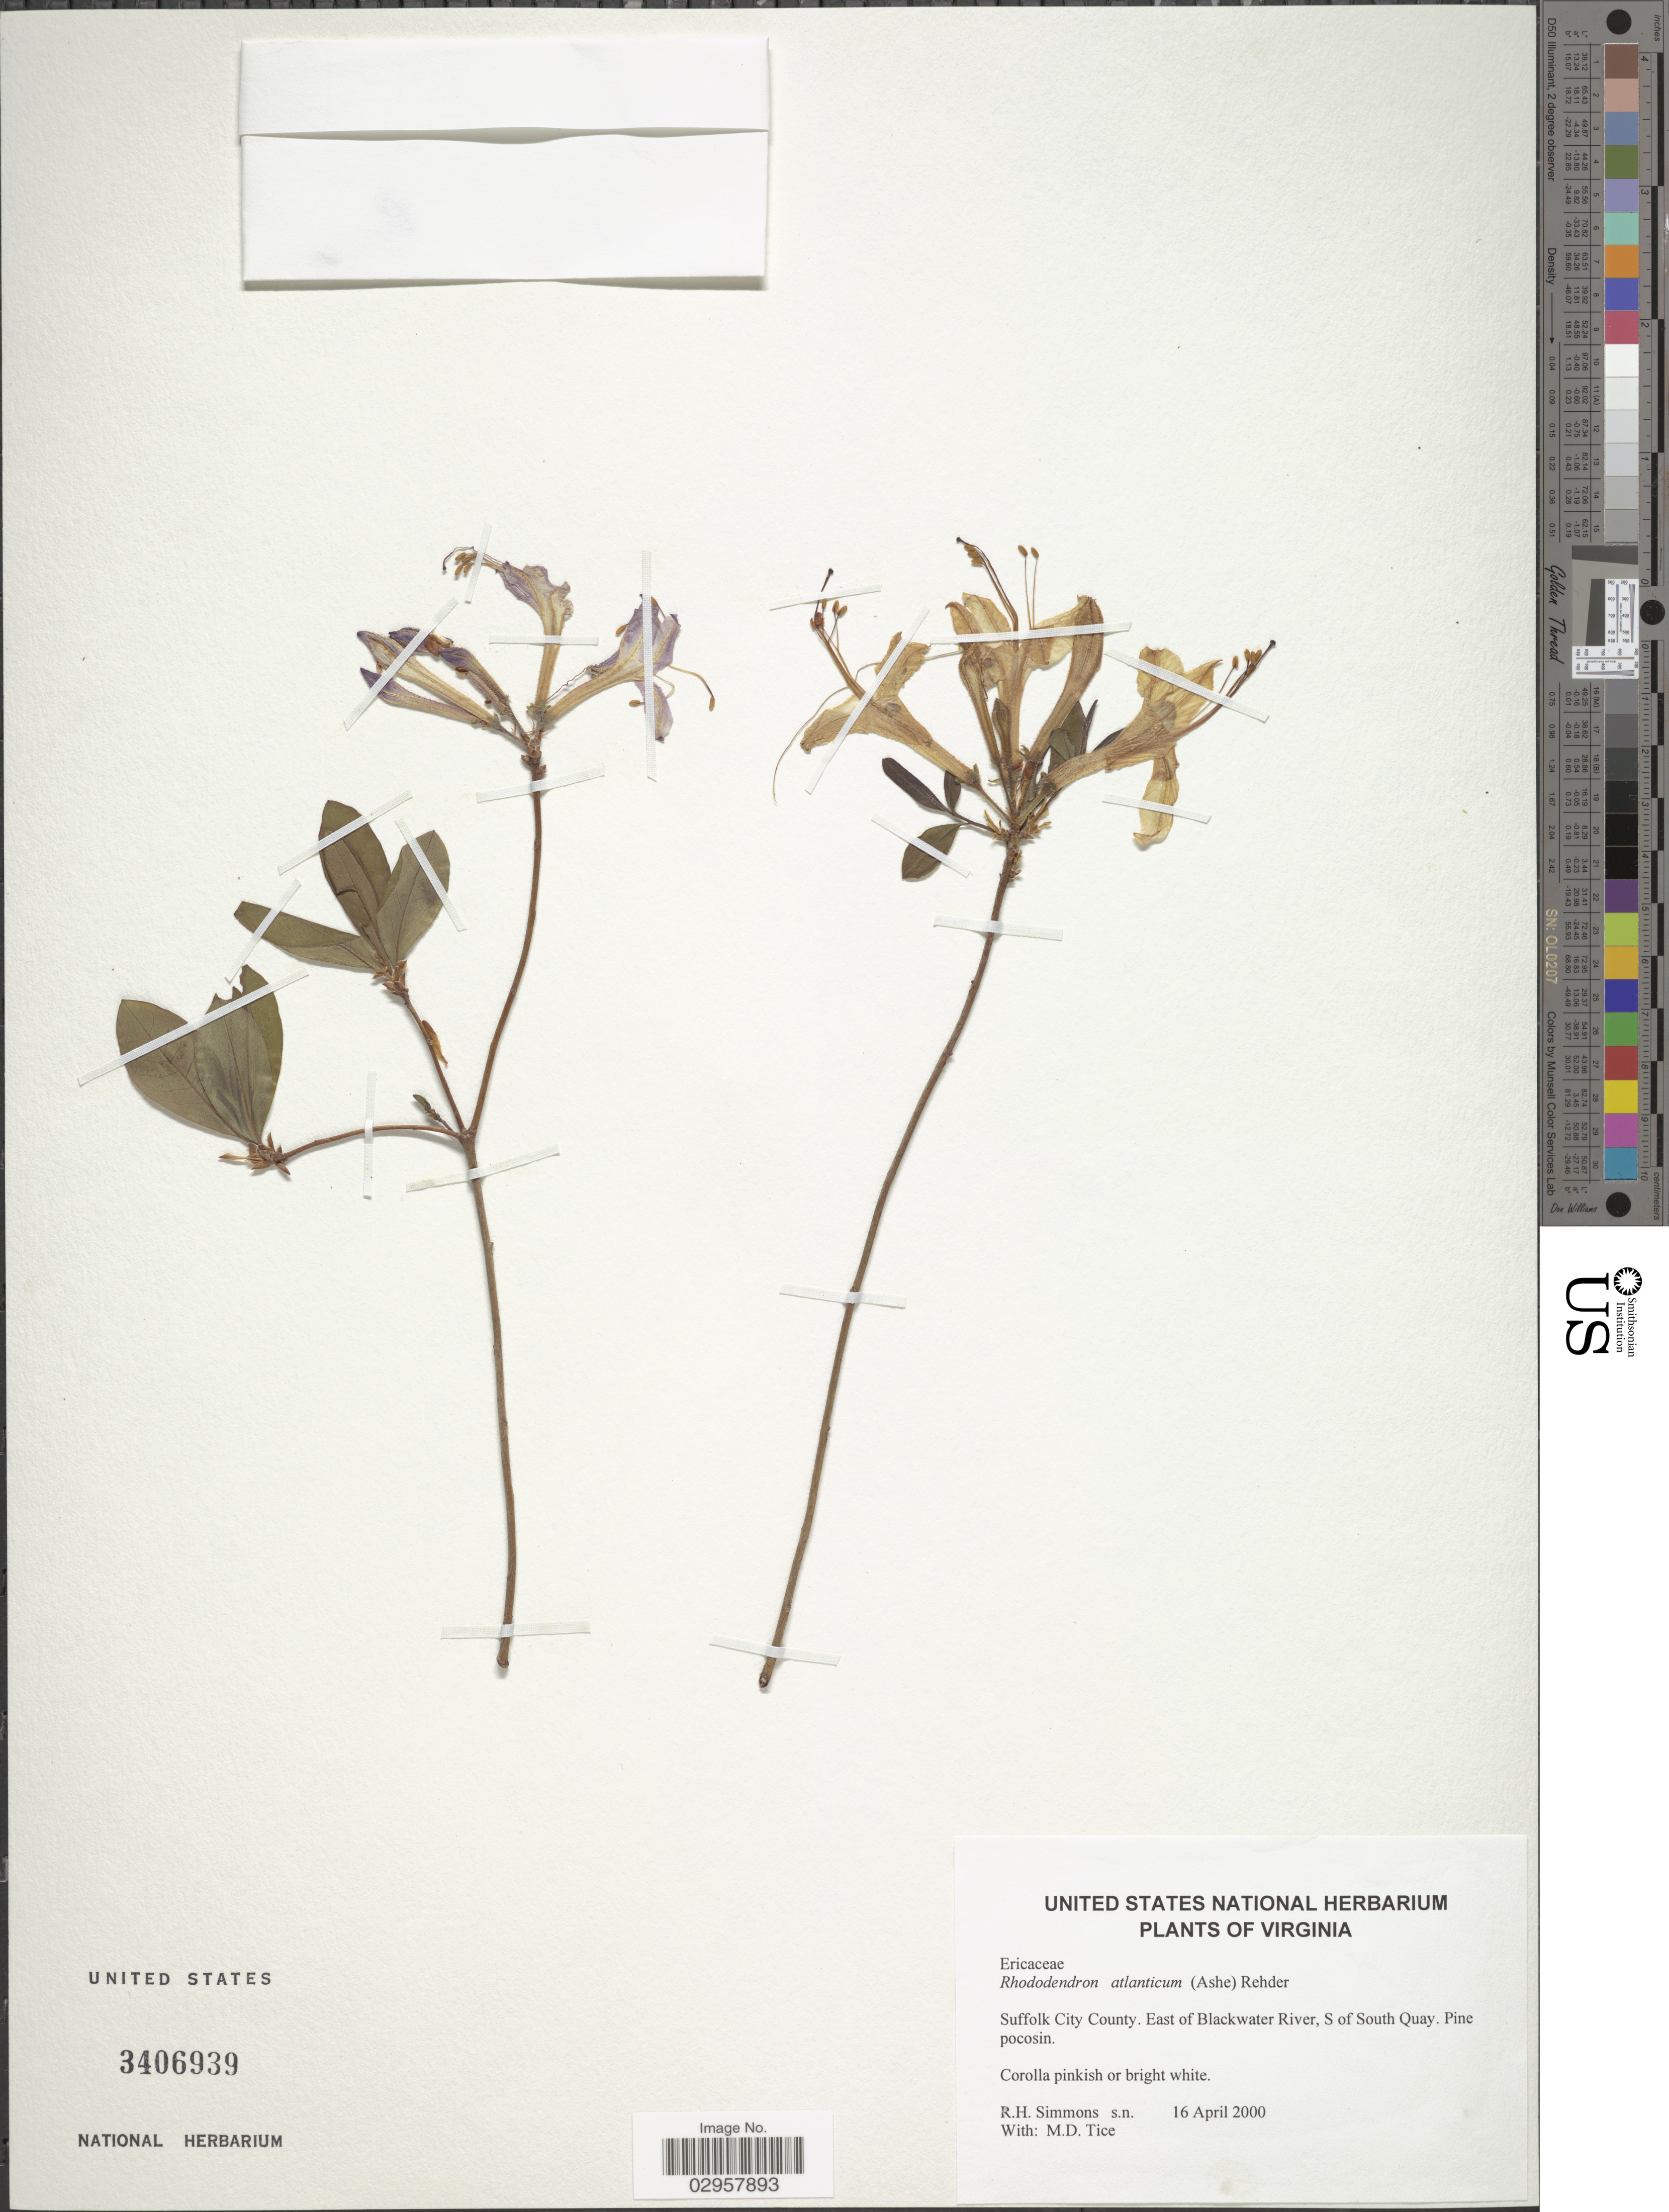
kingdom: Plantae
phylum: Tracheophyta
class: Magnoliopsida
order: Ericales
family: Ericaceae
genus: Rhododendron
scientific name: Rhododendron atlanticum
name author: (Ashe) Rehder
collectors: R. H. Simmons & M. Tice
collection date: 2000-04-16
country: United States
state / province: Virginia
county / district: City of Suffolk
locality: Suffolk City County. East of the Blackwater River, S of South Quay.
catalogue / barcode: US 3406939